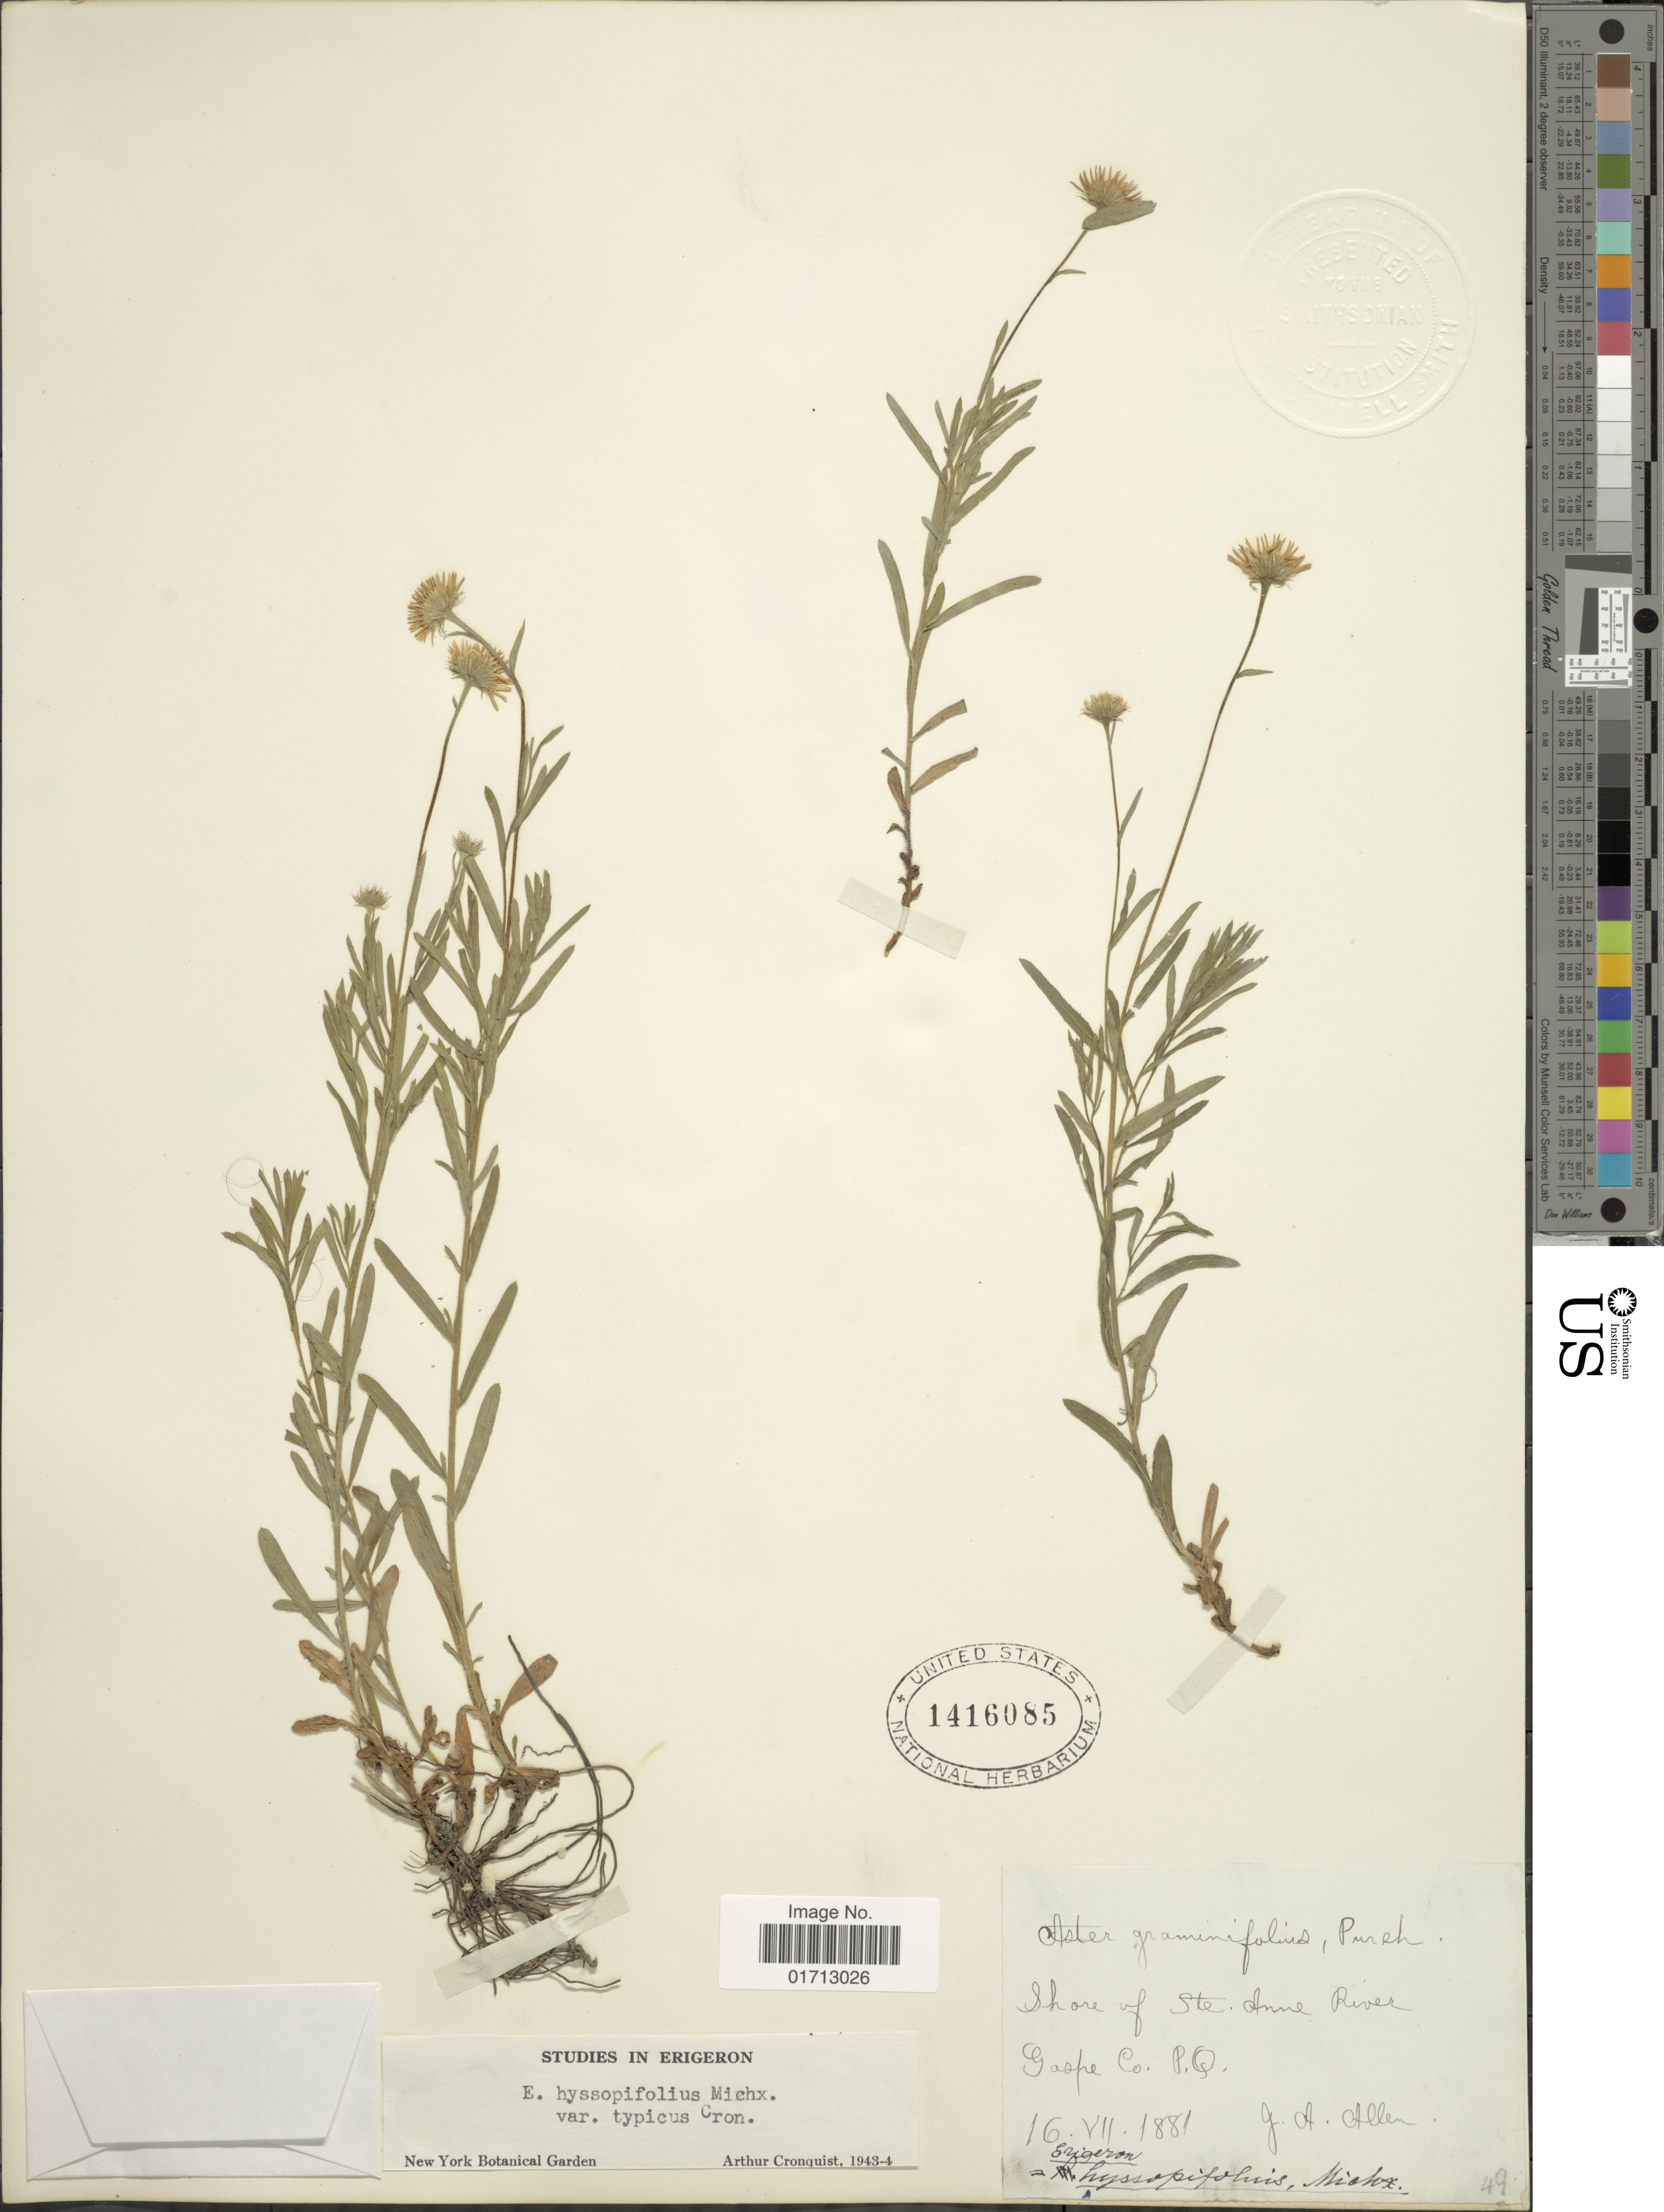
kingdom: Plantae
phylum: Tracheophyta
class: Magnoliopsida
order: Asterales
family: Asteraceae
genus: Erigeron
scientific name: Erigeron hyssopifolius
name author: Michx.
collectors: J. A. Allen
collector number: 49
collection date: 1881-07-16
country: Canada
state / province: Quebec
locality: Shore of St. Anne River, Gaspe Co.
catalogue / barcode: US 1416085